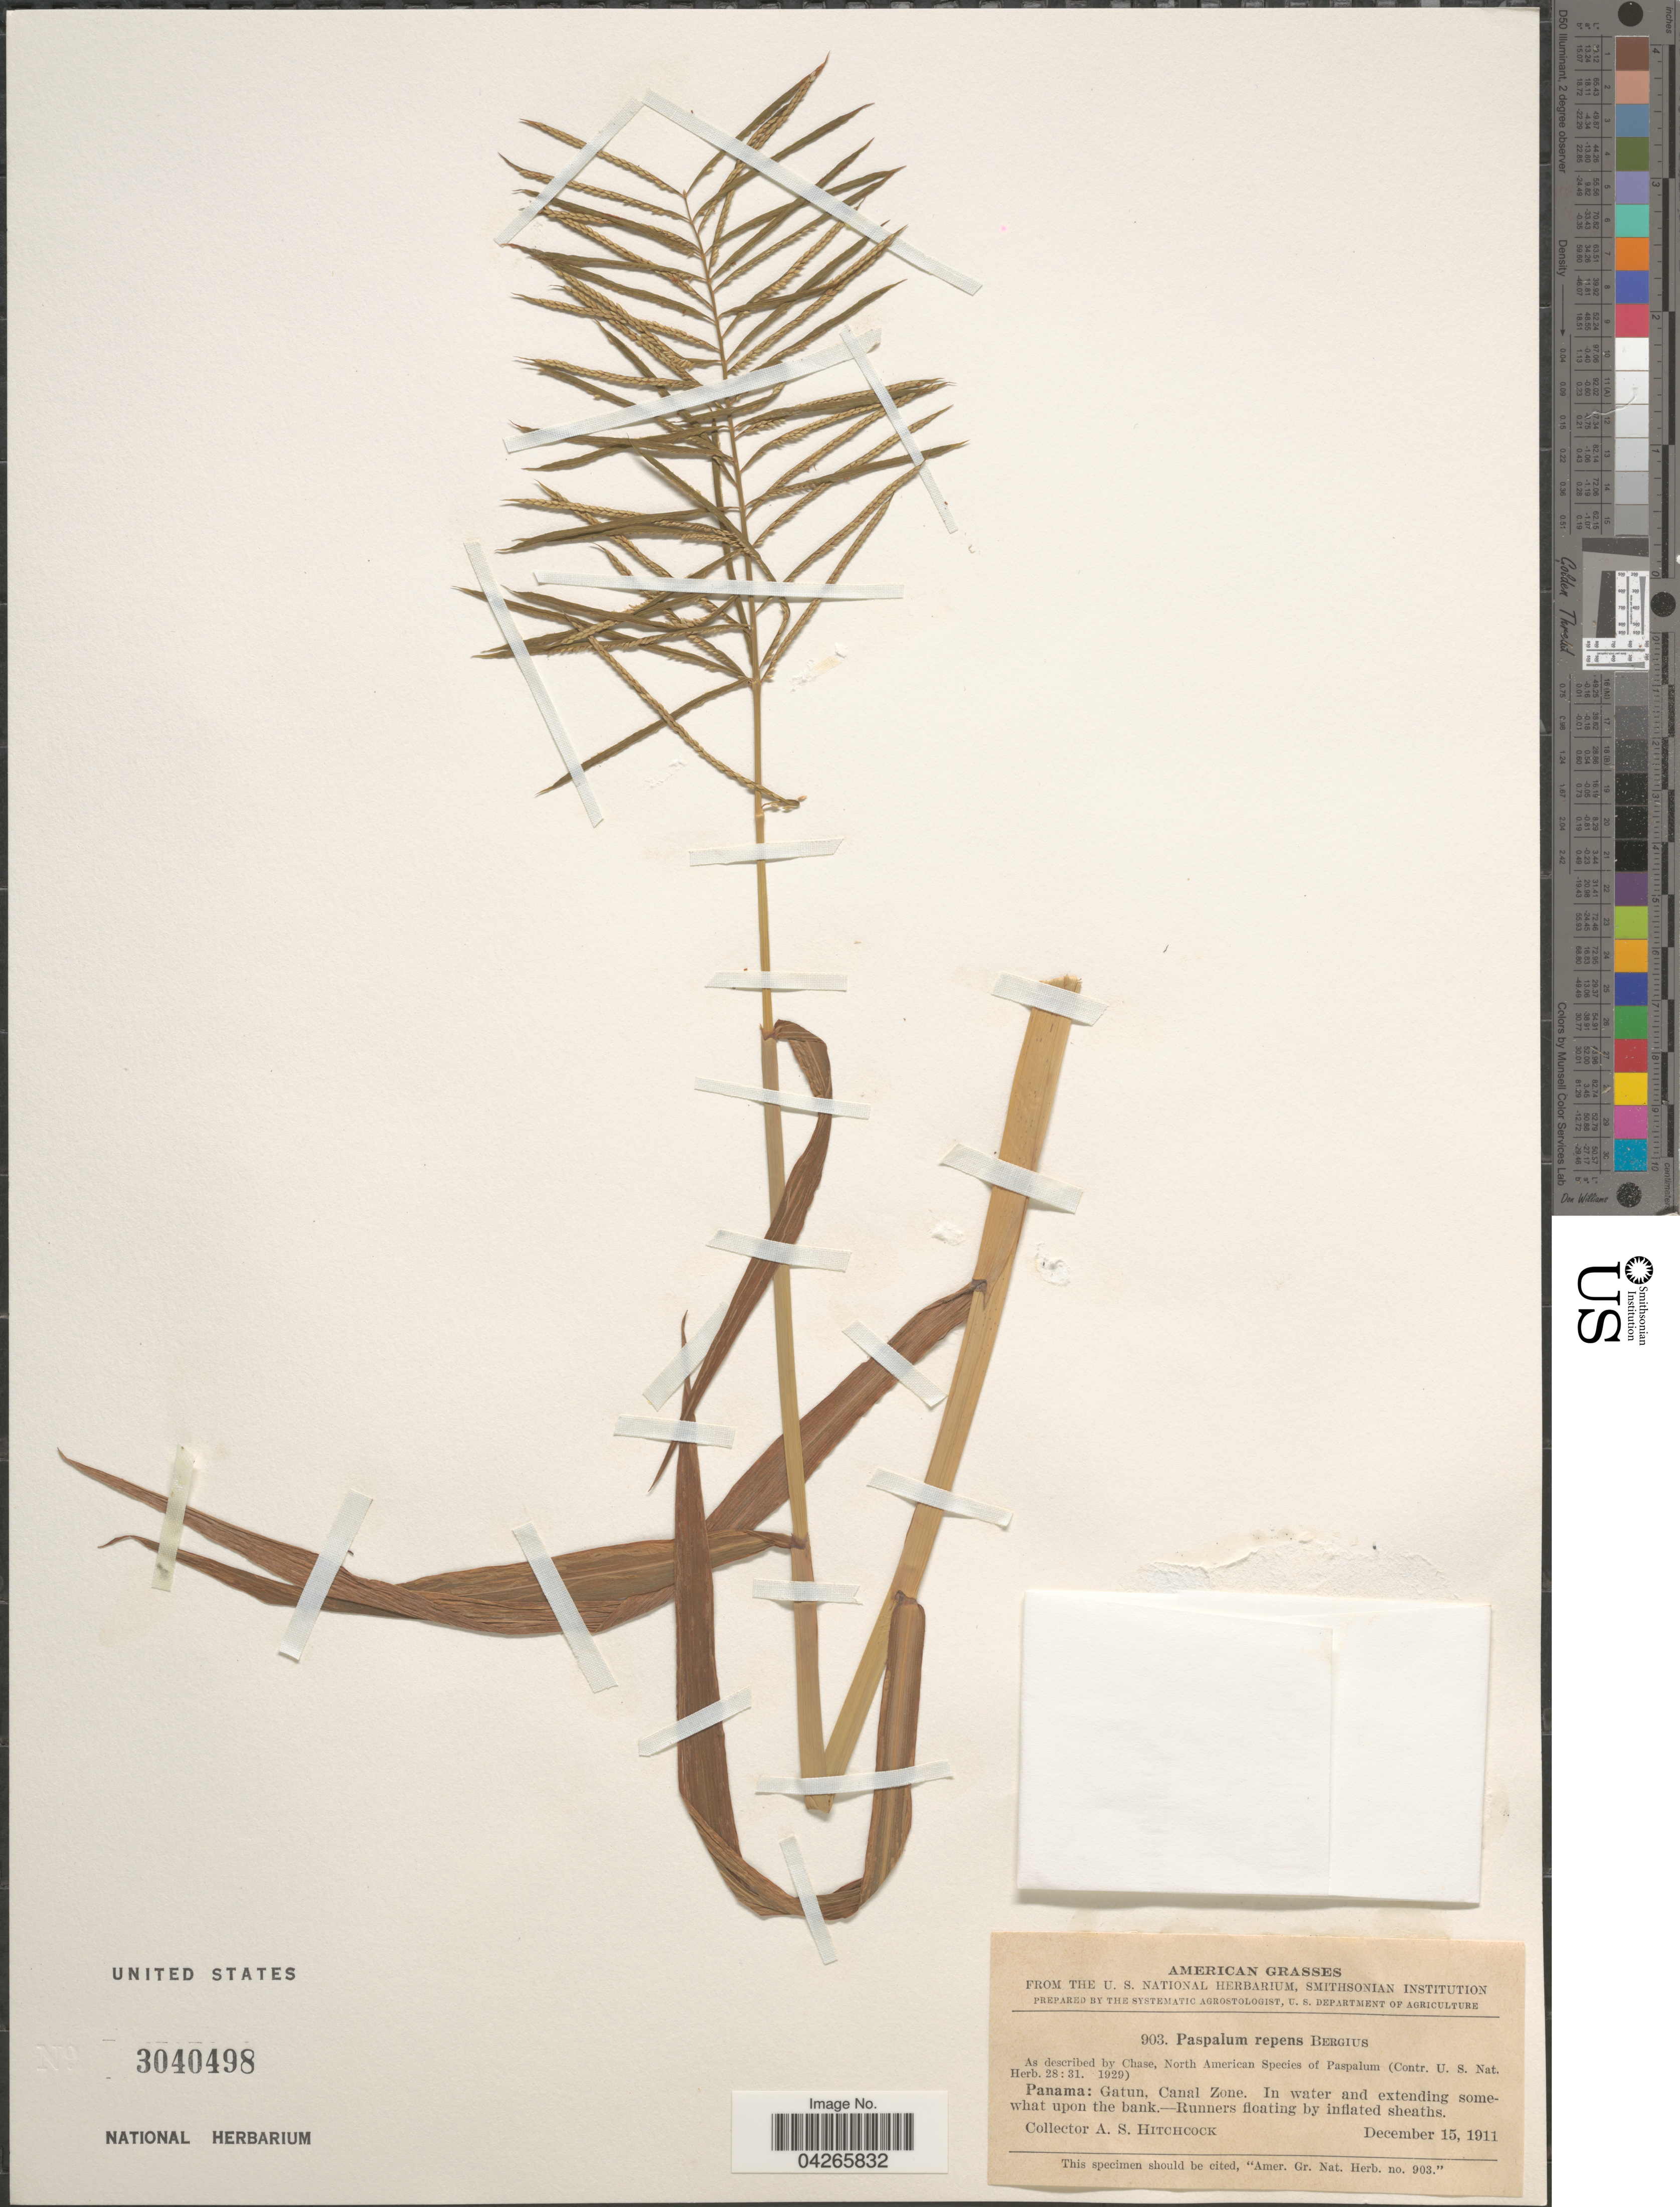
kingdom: Plantae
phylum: Tracheophyta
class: Liliopsida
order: Poales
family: Poaceae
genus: Paspalum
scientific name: Paspalum repens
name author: P.J. Bergius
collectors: A. S. Hitchcock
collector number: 903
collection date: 1911-12-15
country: Panama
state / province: Colón / Panamá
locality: Gatun, Canal Zone.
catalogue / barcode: US 3040498